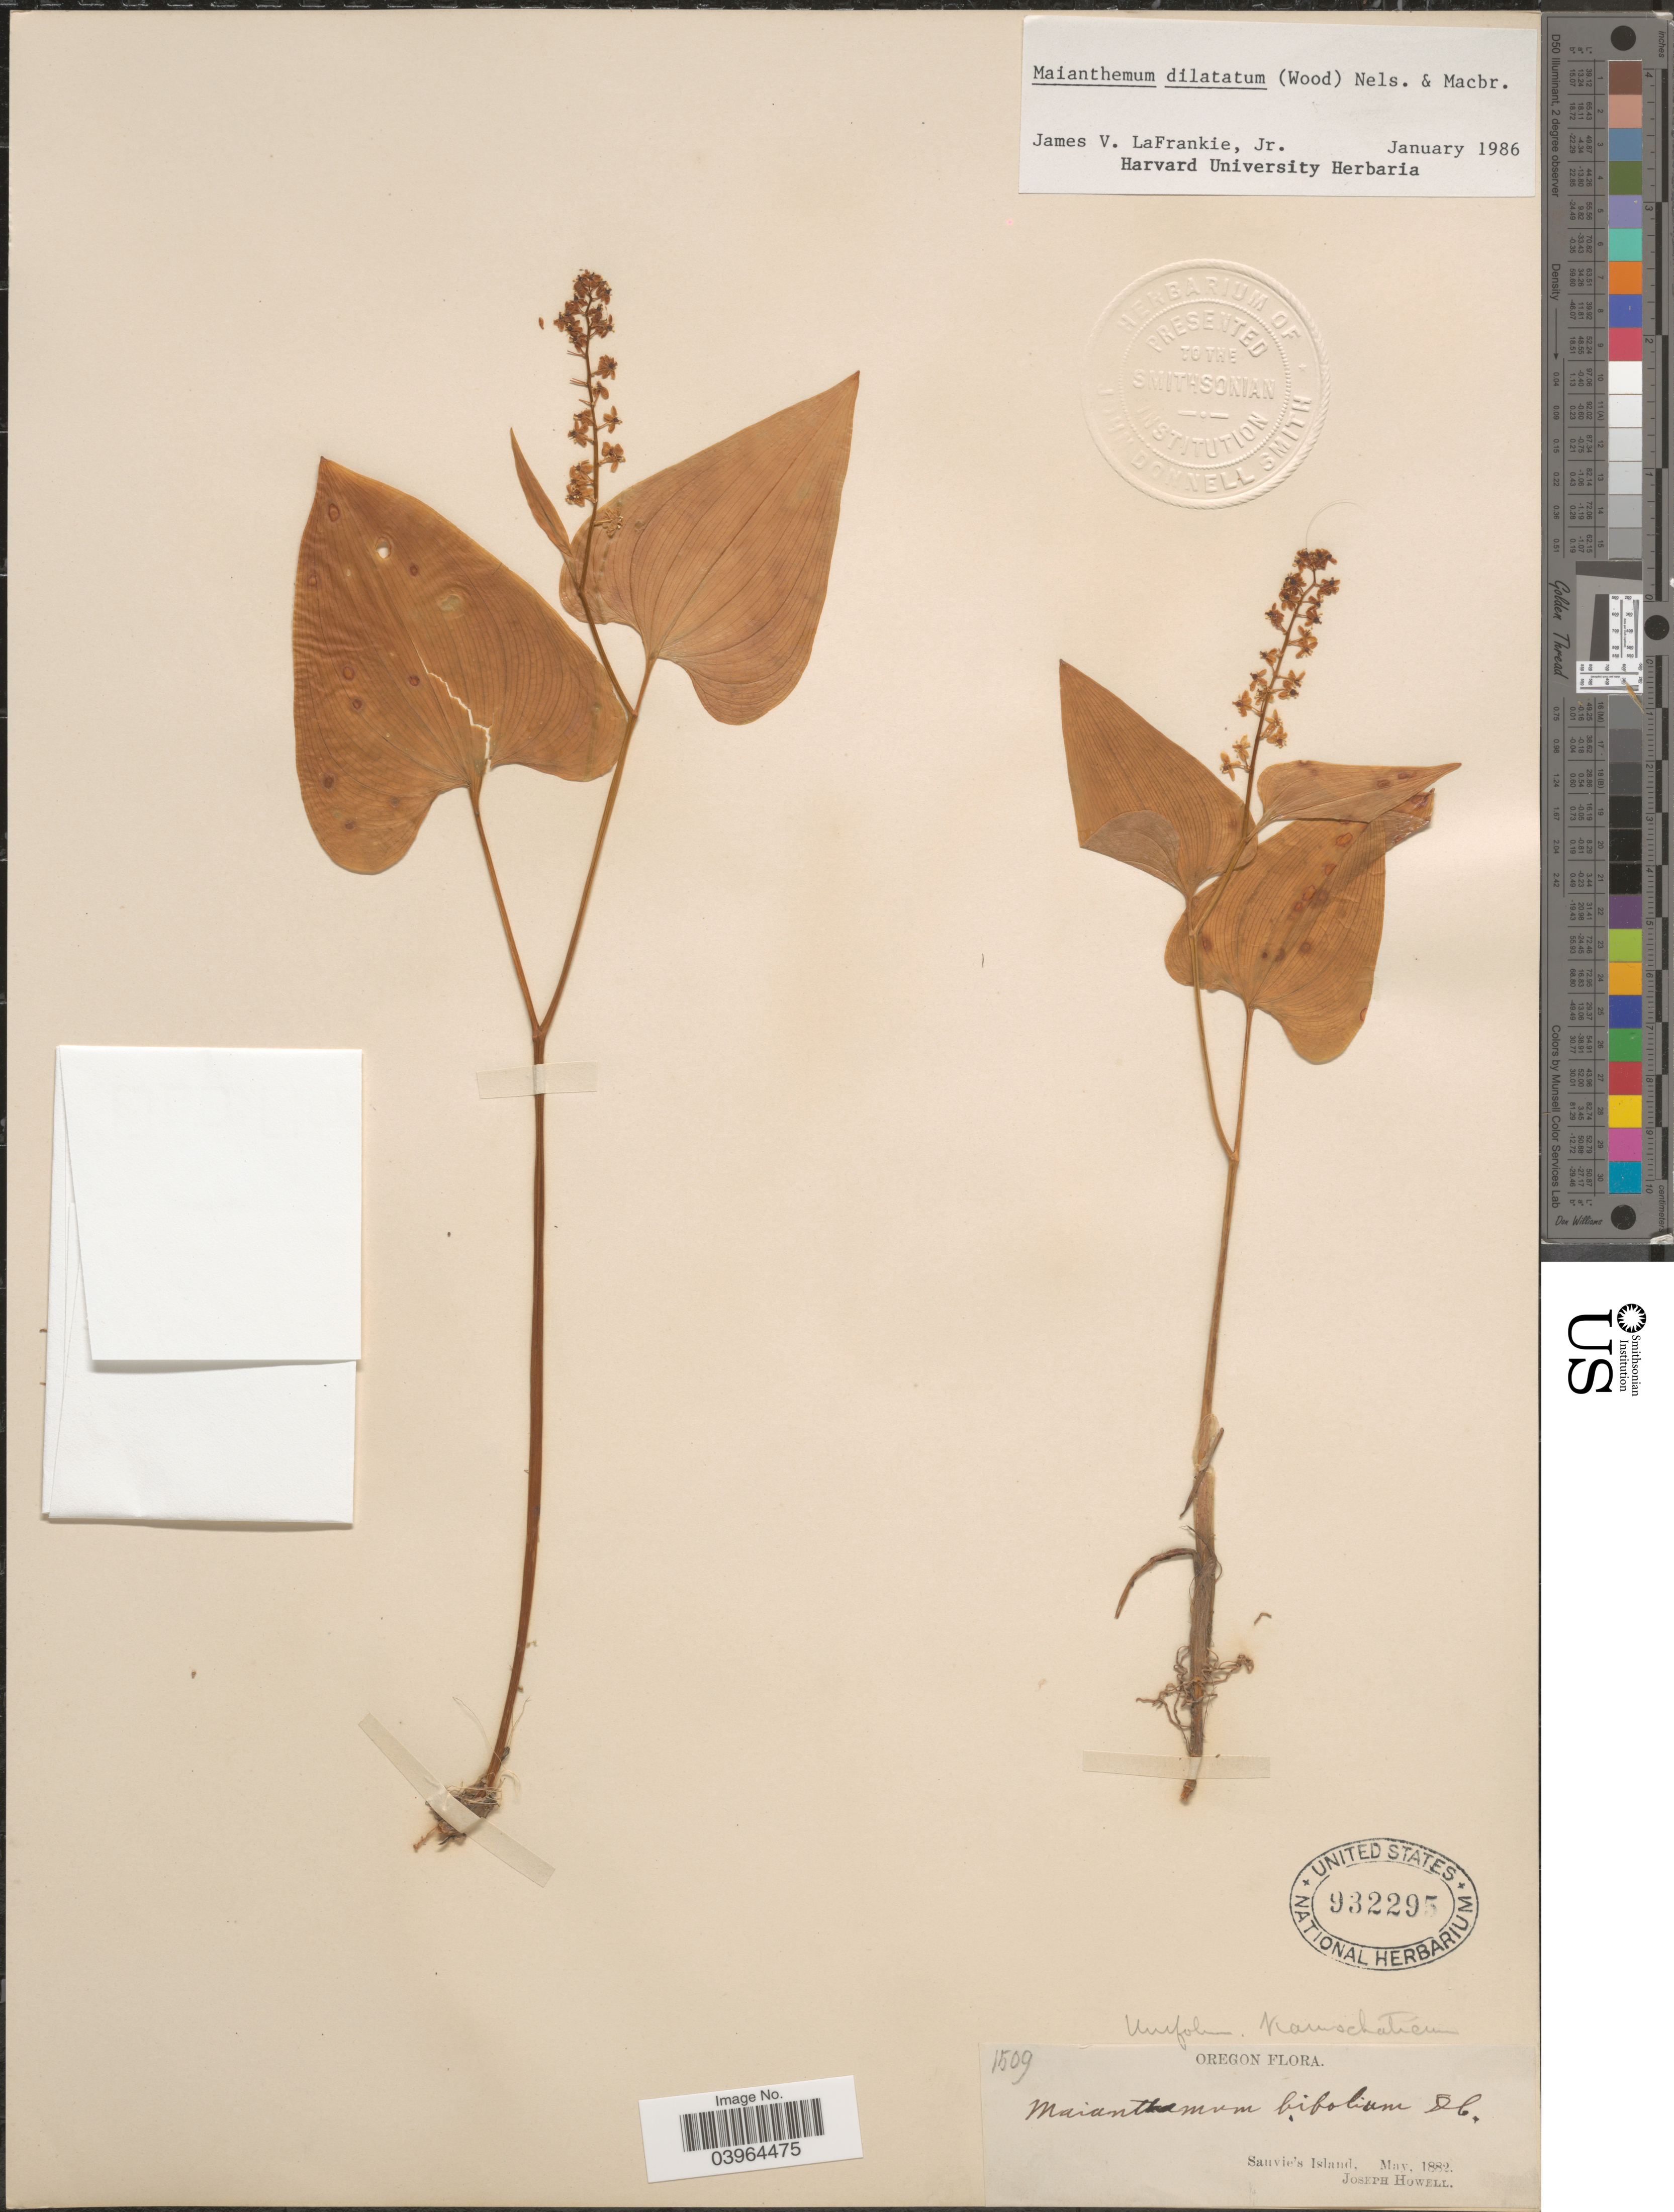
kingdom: Plantae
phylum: Tracheophyta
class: Liliopsida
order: Asparagales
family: Asparagaceae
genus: Maianthemum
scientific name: Maianthemum dilatatum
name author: (Alph. Wood) A. Nelson & J.F. Macbr.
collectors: J. Howell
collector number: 1509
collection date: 1882-05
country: United States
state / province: Oregon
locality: Sauvie's Island.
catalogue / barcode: US 932295